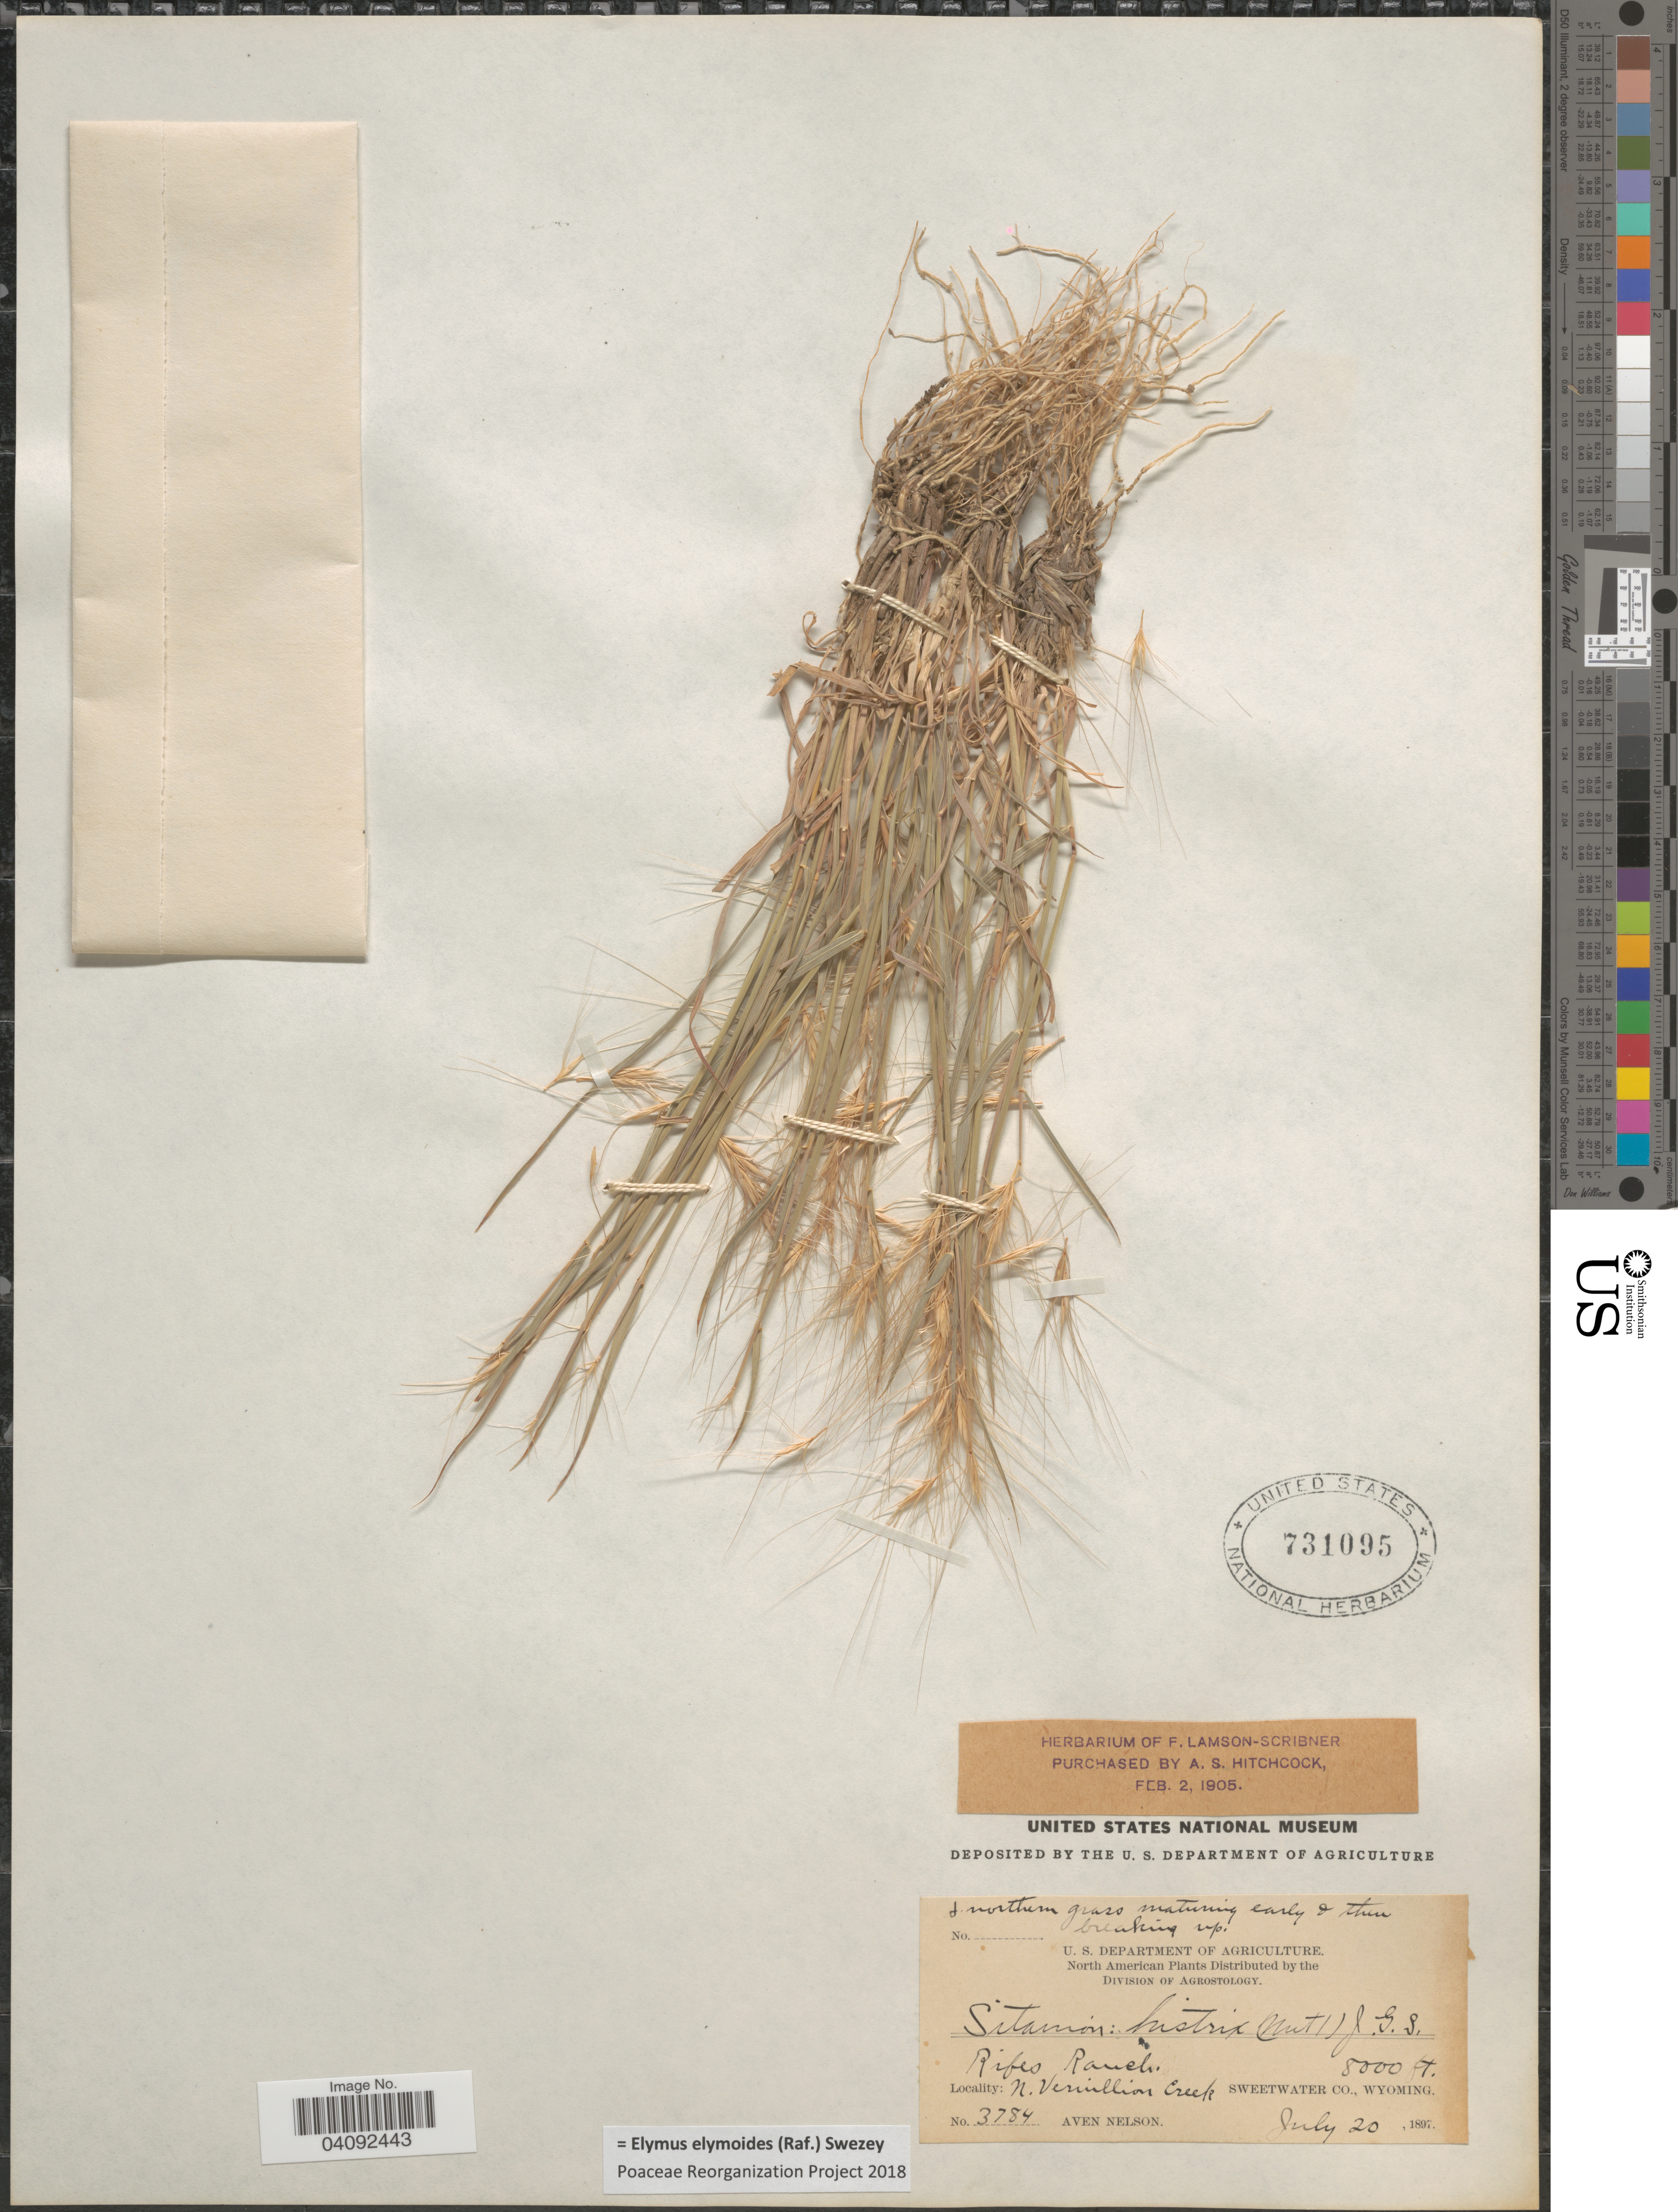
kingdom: Plantae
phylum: Tracheophyta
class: Liliopsida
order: Poales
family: Poaceae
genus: Elymus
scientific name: Elymus elymoides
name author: (Raf.) Swezey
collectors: A. Nelson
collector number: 3784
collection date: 1897-07-20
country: United States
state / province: Wyoming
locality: Rifes Ranch. N. Vermillion Creek. Sweetwater Co.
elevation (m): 2438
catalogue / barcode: US 731095